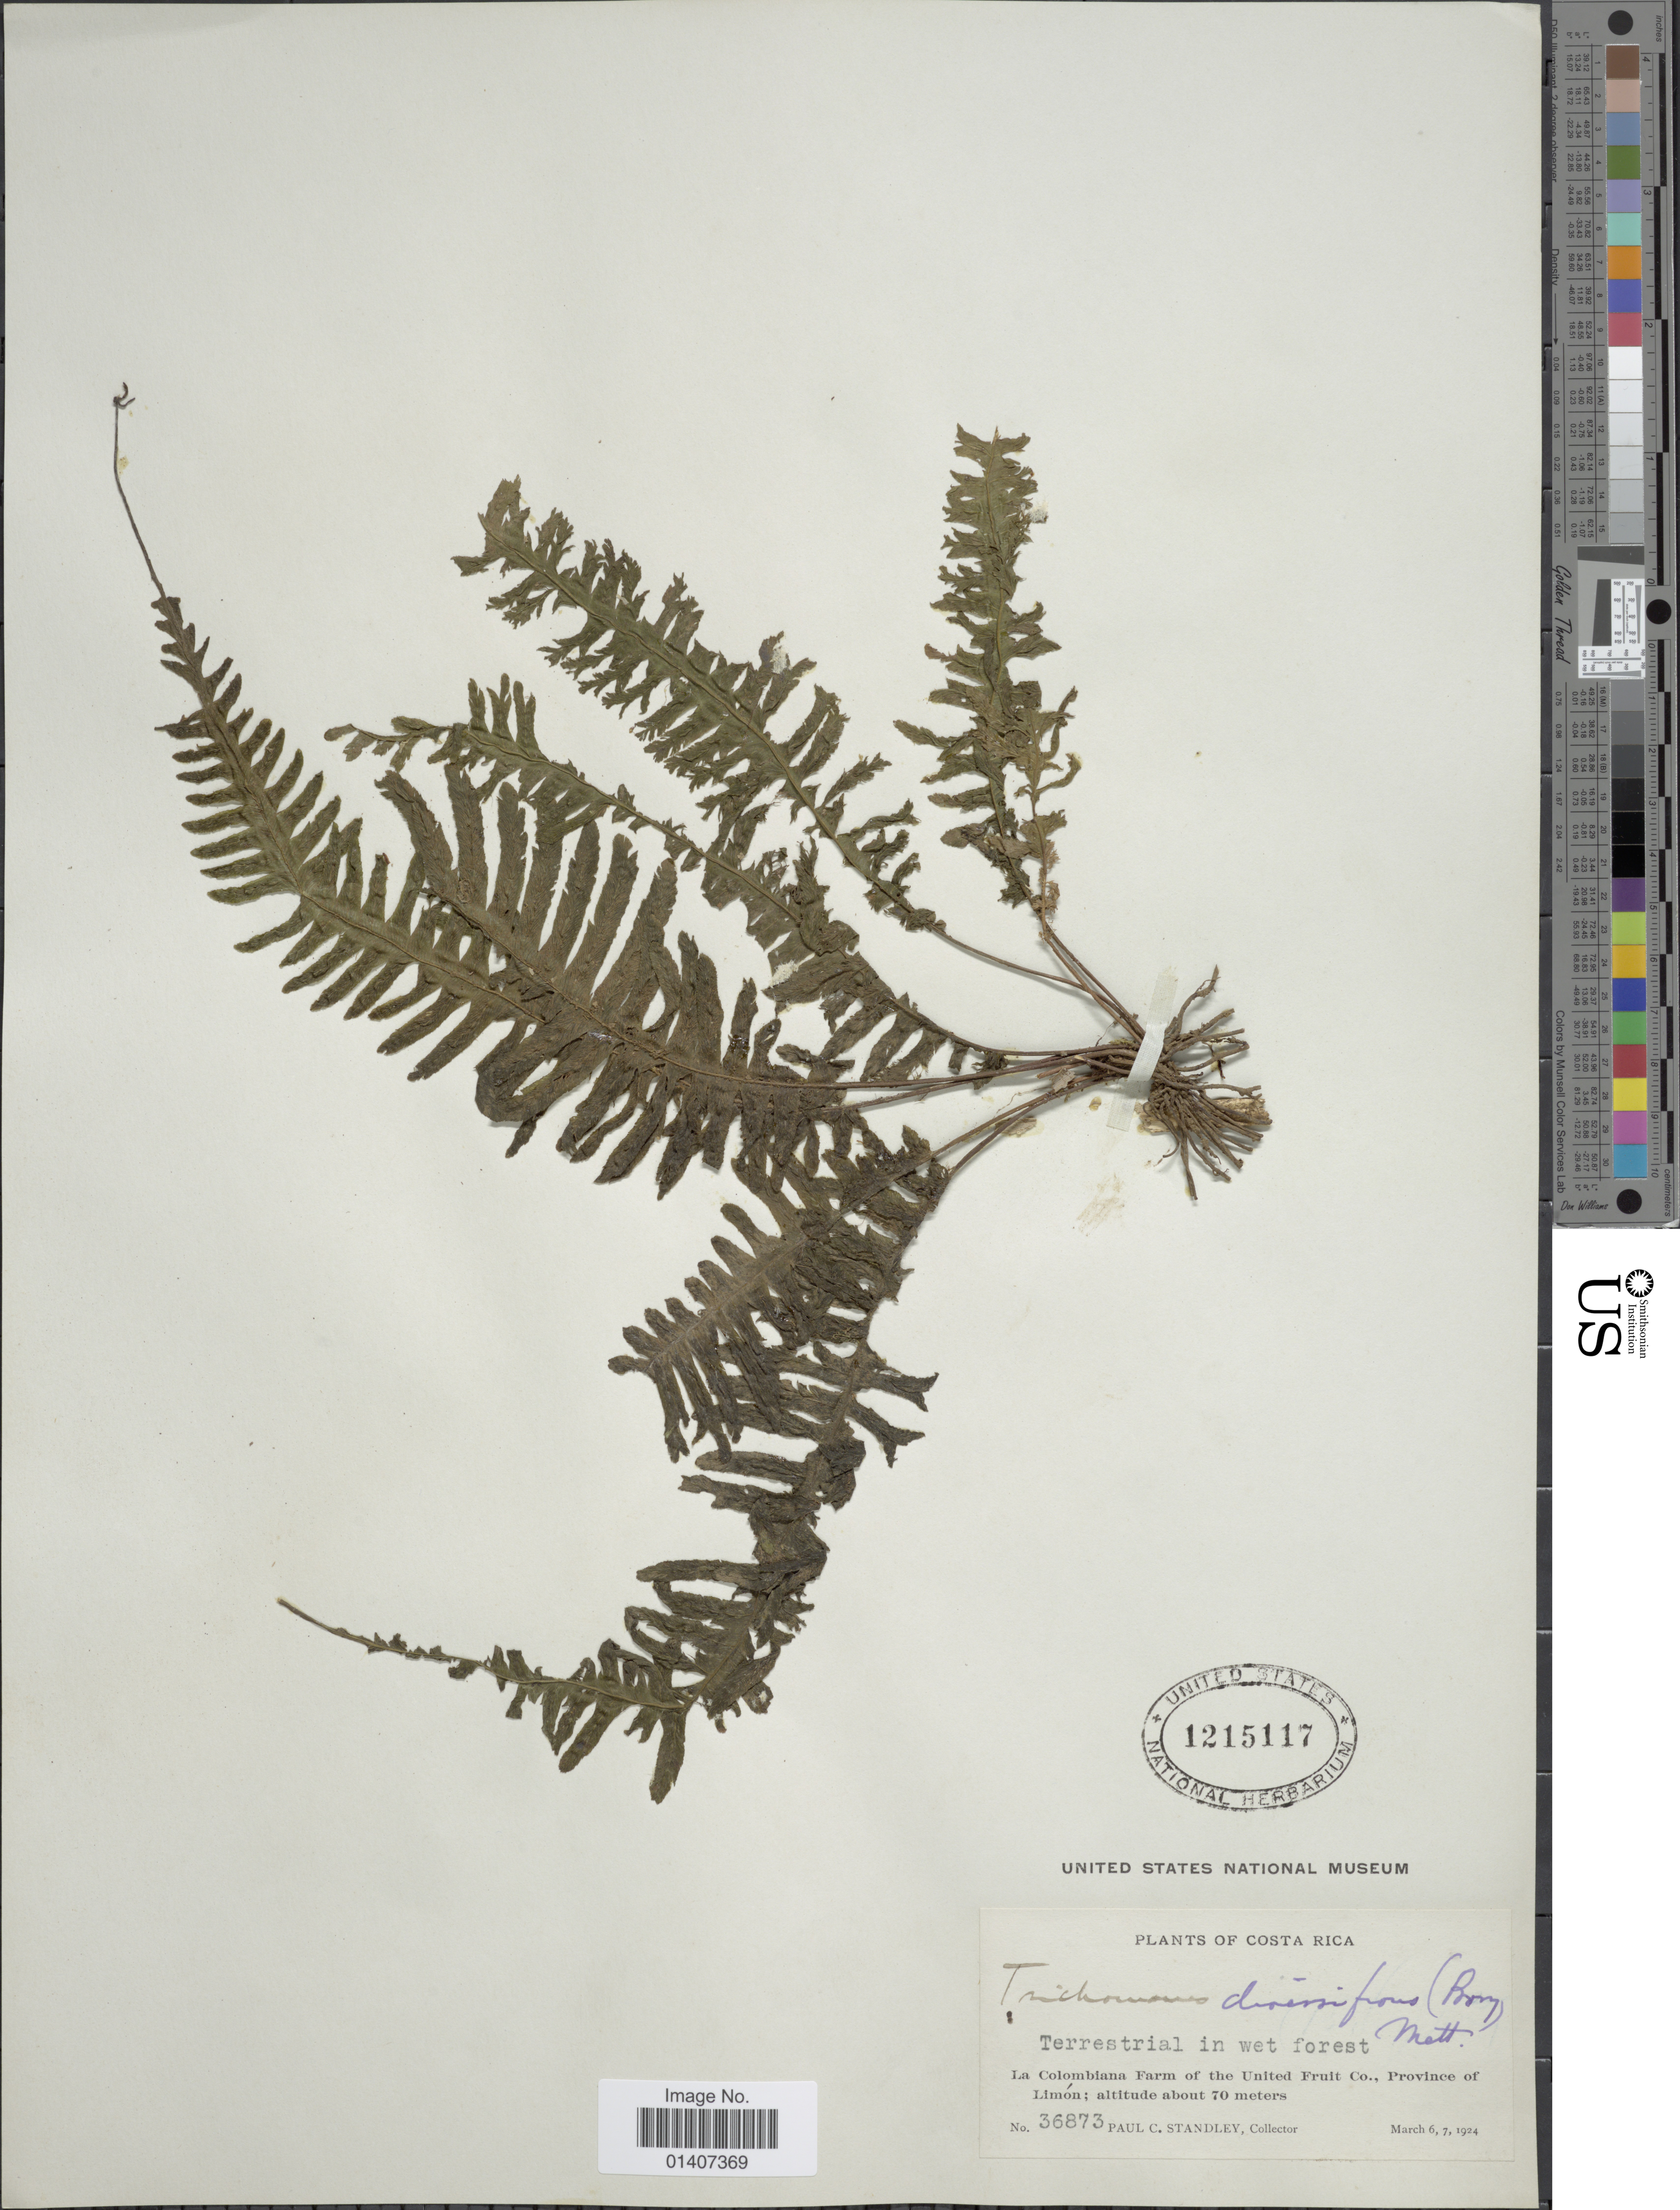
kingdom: Plantae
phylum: Tracheophyta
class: Polypodiopsida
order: Hymenophyllales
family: Hymenophyllaceae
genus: Trichomanes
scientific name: Trichomanes diversifrons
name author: (Bory) Mett. ex Sadeb.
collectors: P. C. Standley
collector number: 36873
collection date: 1924-03-06/1924-03-07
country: Costa Rica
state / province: Limón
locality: Terrestrial in wet forest, La Colombiana Farm of the United Fruit Co., province of Limón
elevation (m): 70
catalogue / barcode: US 1215117